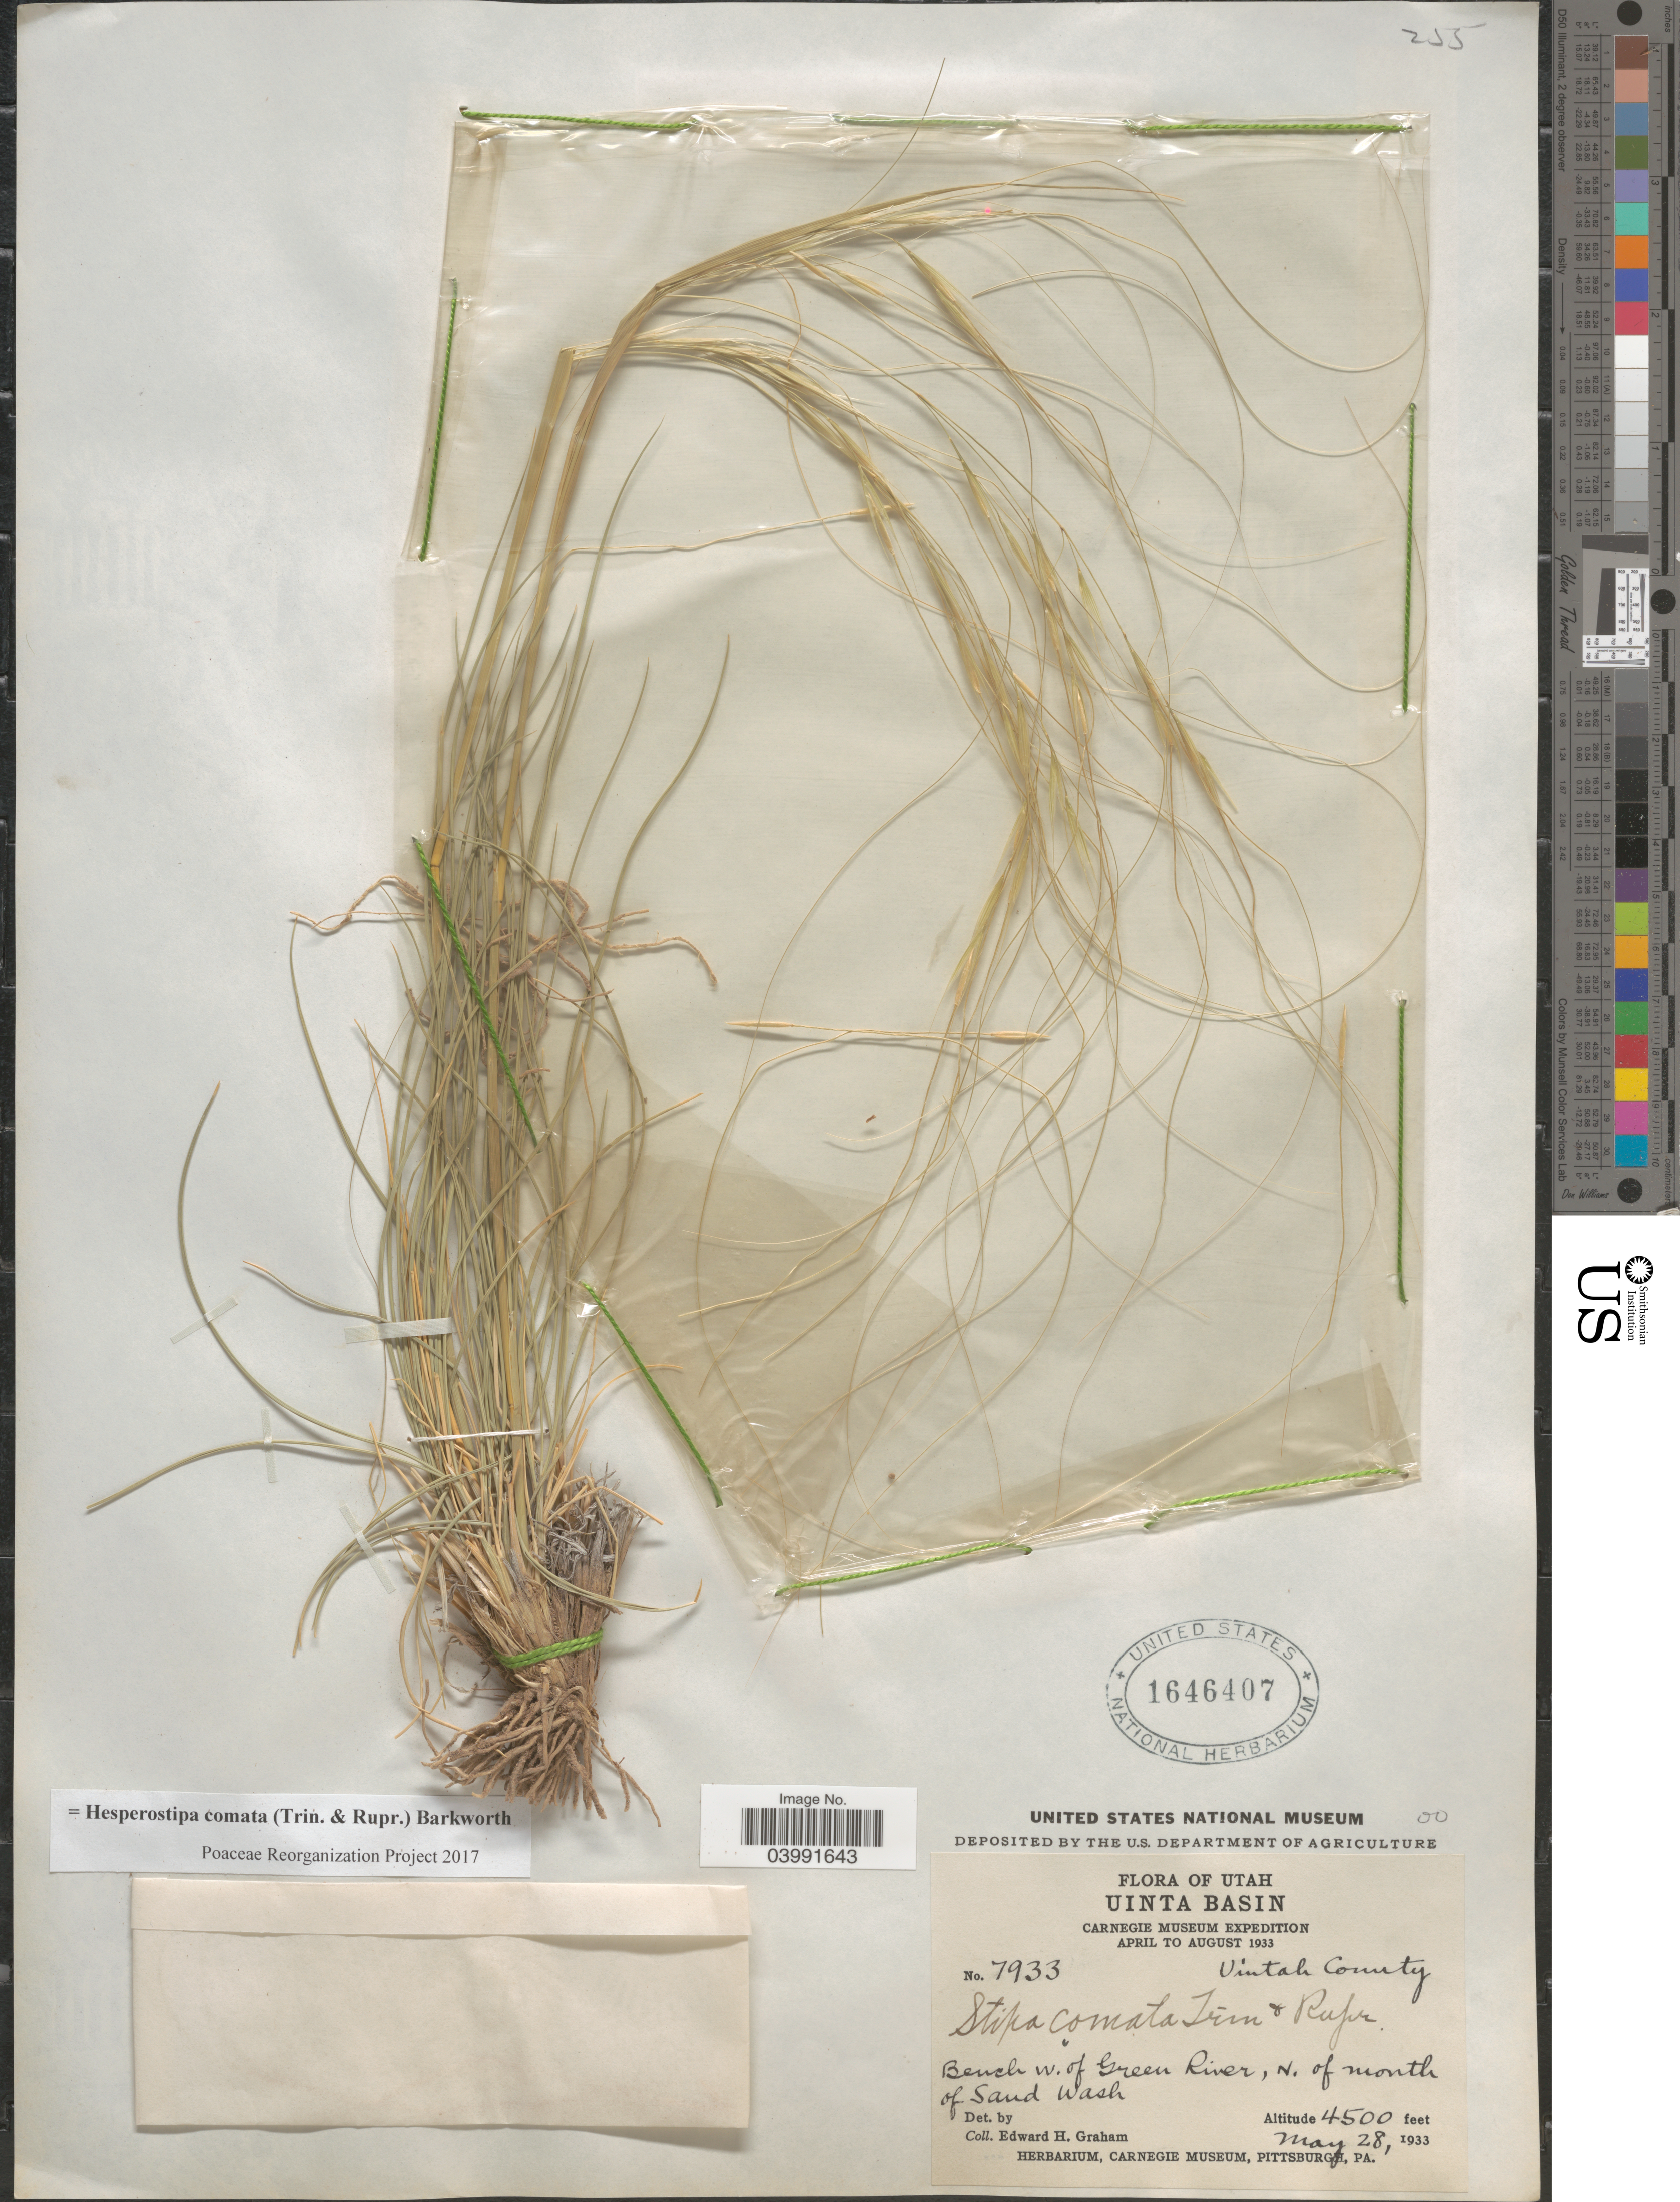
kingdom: Plantae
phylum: Tracheophyta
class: Liliopsida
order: Poales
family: Poaceae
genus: Hesperostipa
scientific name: Hesperostipa comata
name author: (Trin. & Rupr.) Barkworth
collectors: E. H. Graham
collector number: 7933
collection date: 1933-05-28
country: United States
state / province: Utah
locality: Uinta Basin. Uintah County. Bench w. of Green River, N. of mouth of Sand Wash.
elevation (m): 1372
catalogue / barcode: US 1646407